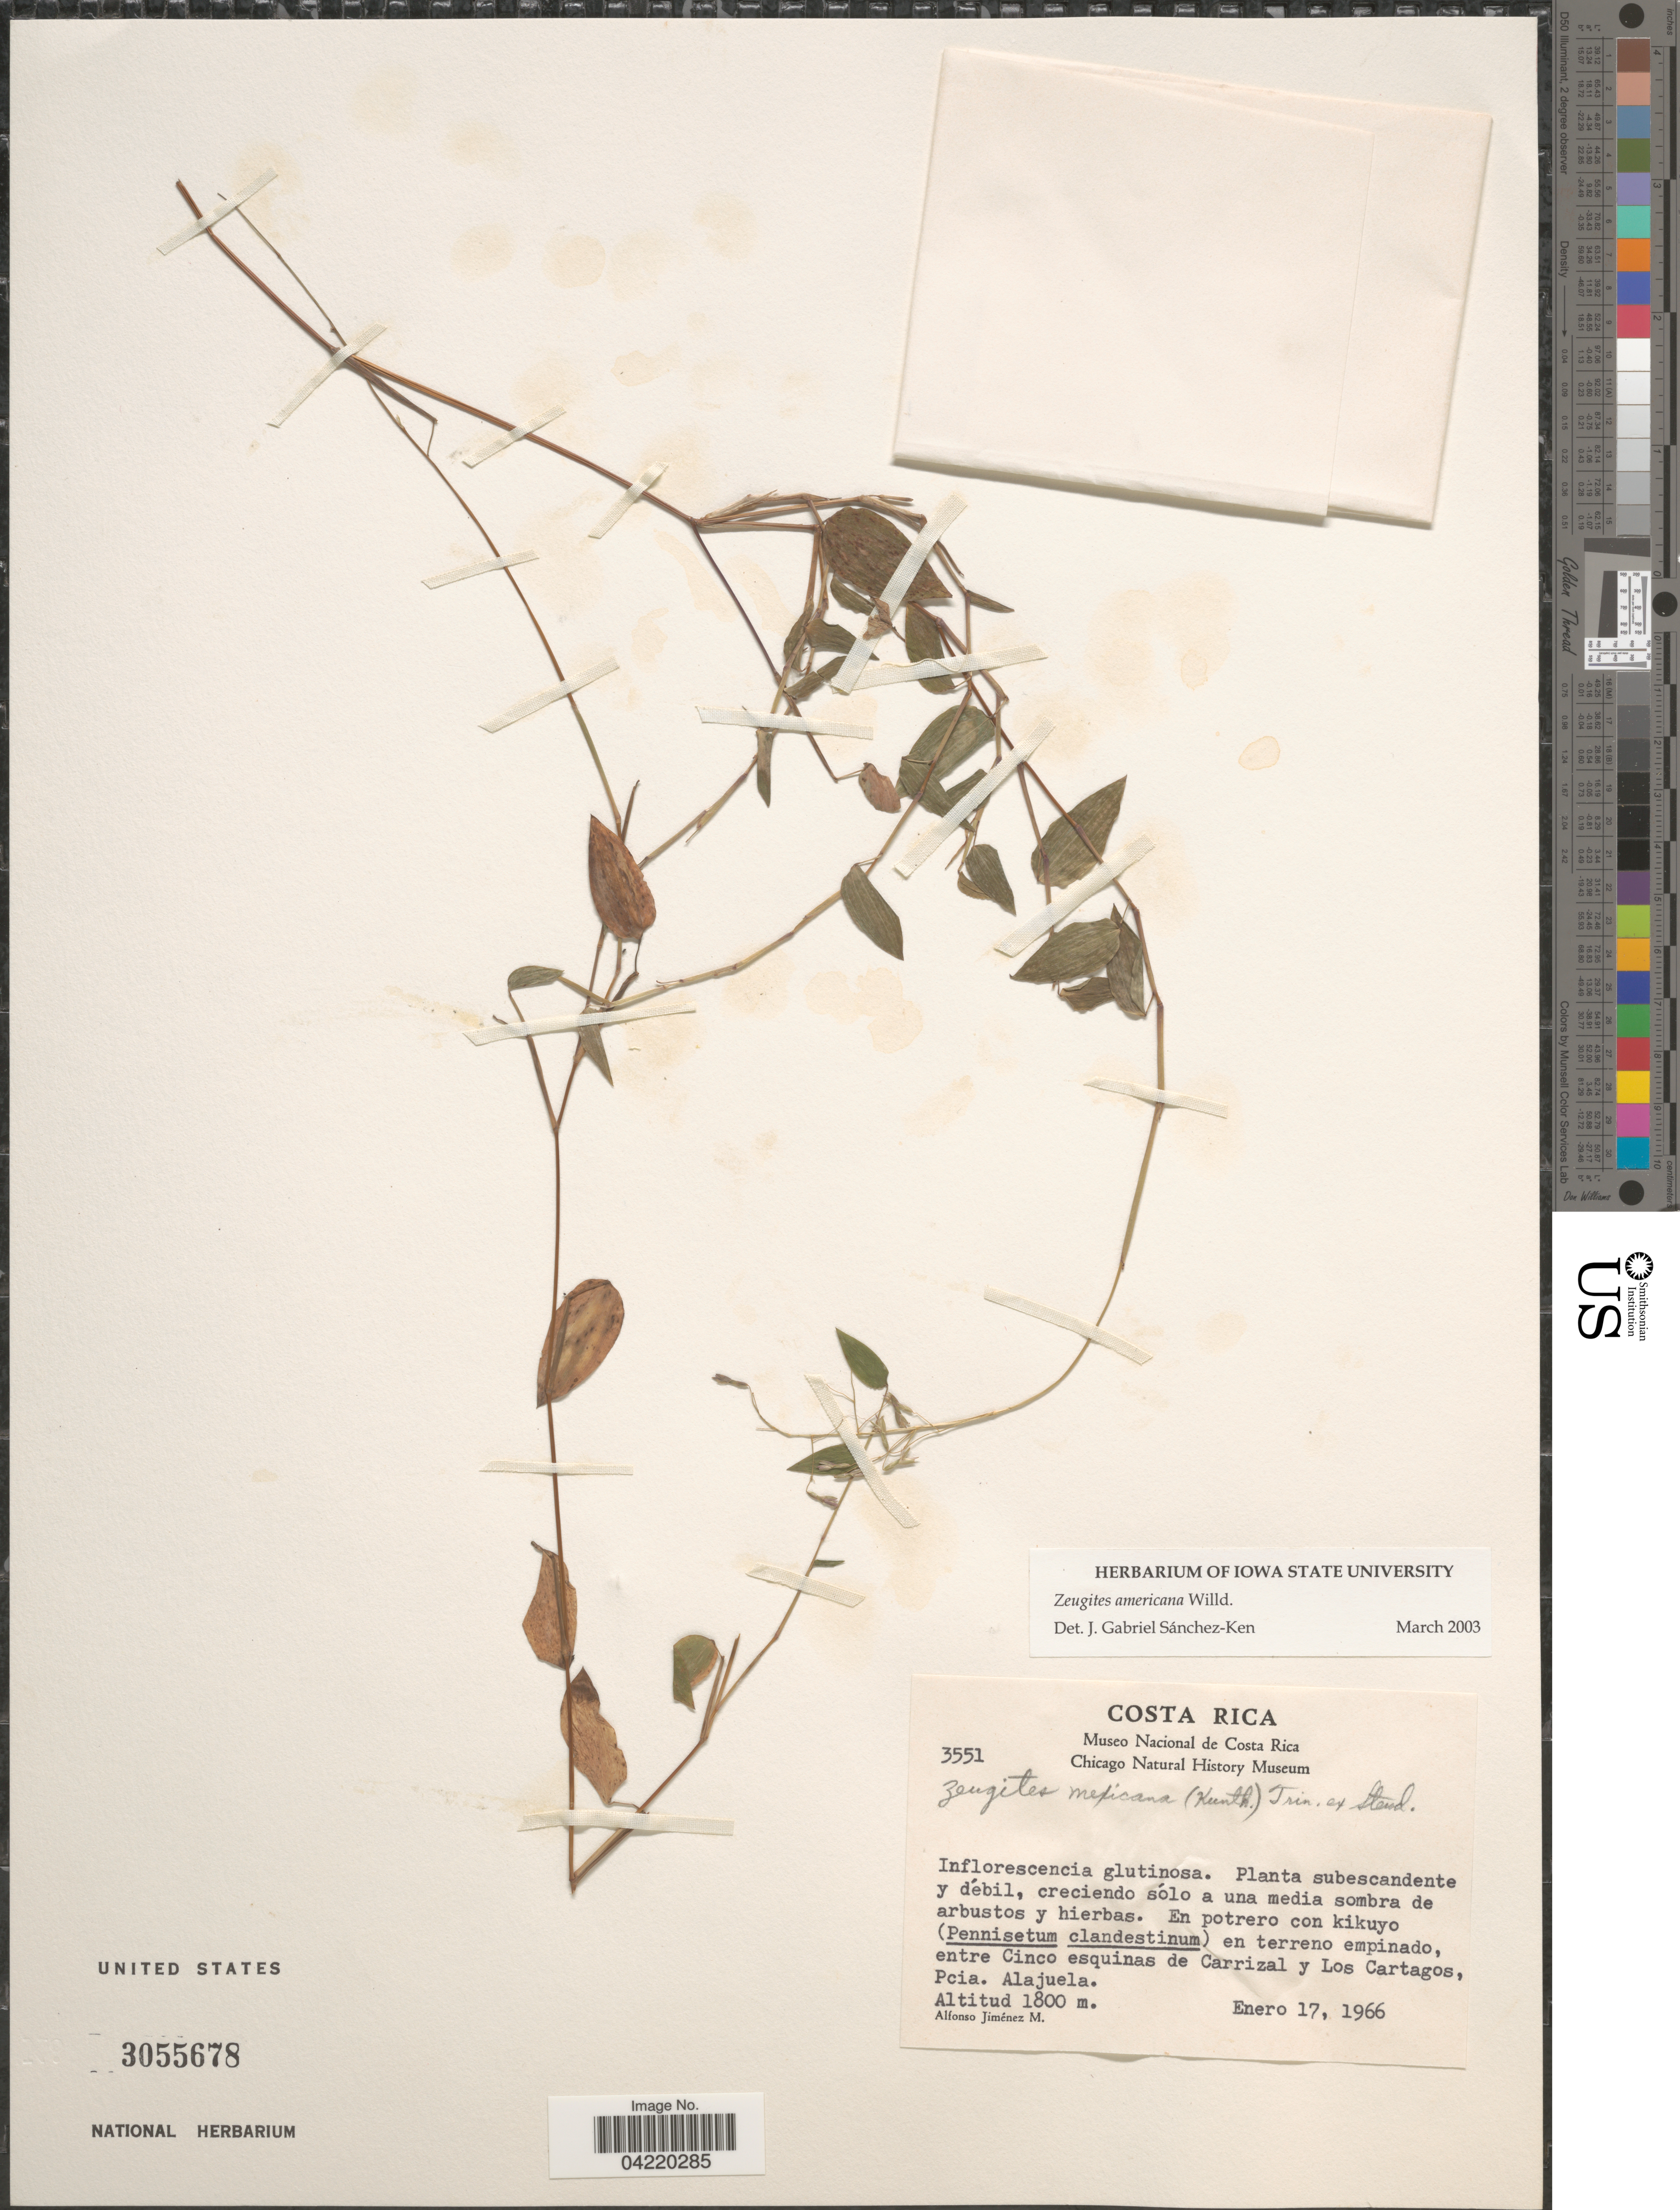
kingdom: Plantae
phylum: Tracheophyta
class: Liliopsida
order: Poales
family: Poaceae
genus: Zeugites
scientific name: Zeugites americanus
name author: Willd.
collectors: A. Jimenez M.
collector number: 3551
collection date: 1966-01-17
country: Costa Rica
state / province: Alajuela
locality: Entre Cinco esquinas de Carrizal y Los Cartagos, Pcia. Alajuela.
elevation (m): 1800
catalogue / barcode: US 3055678